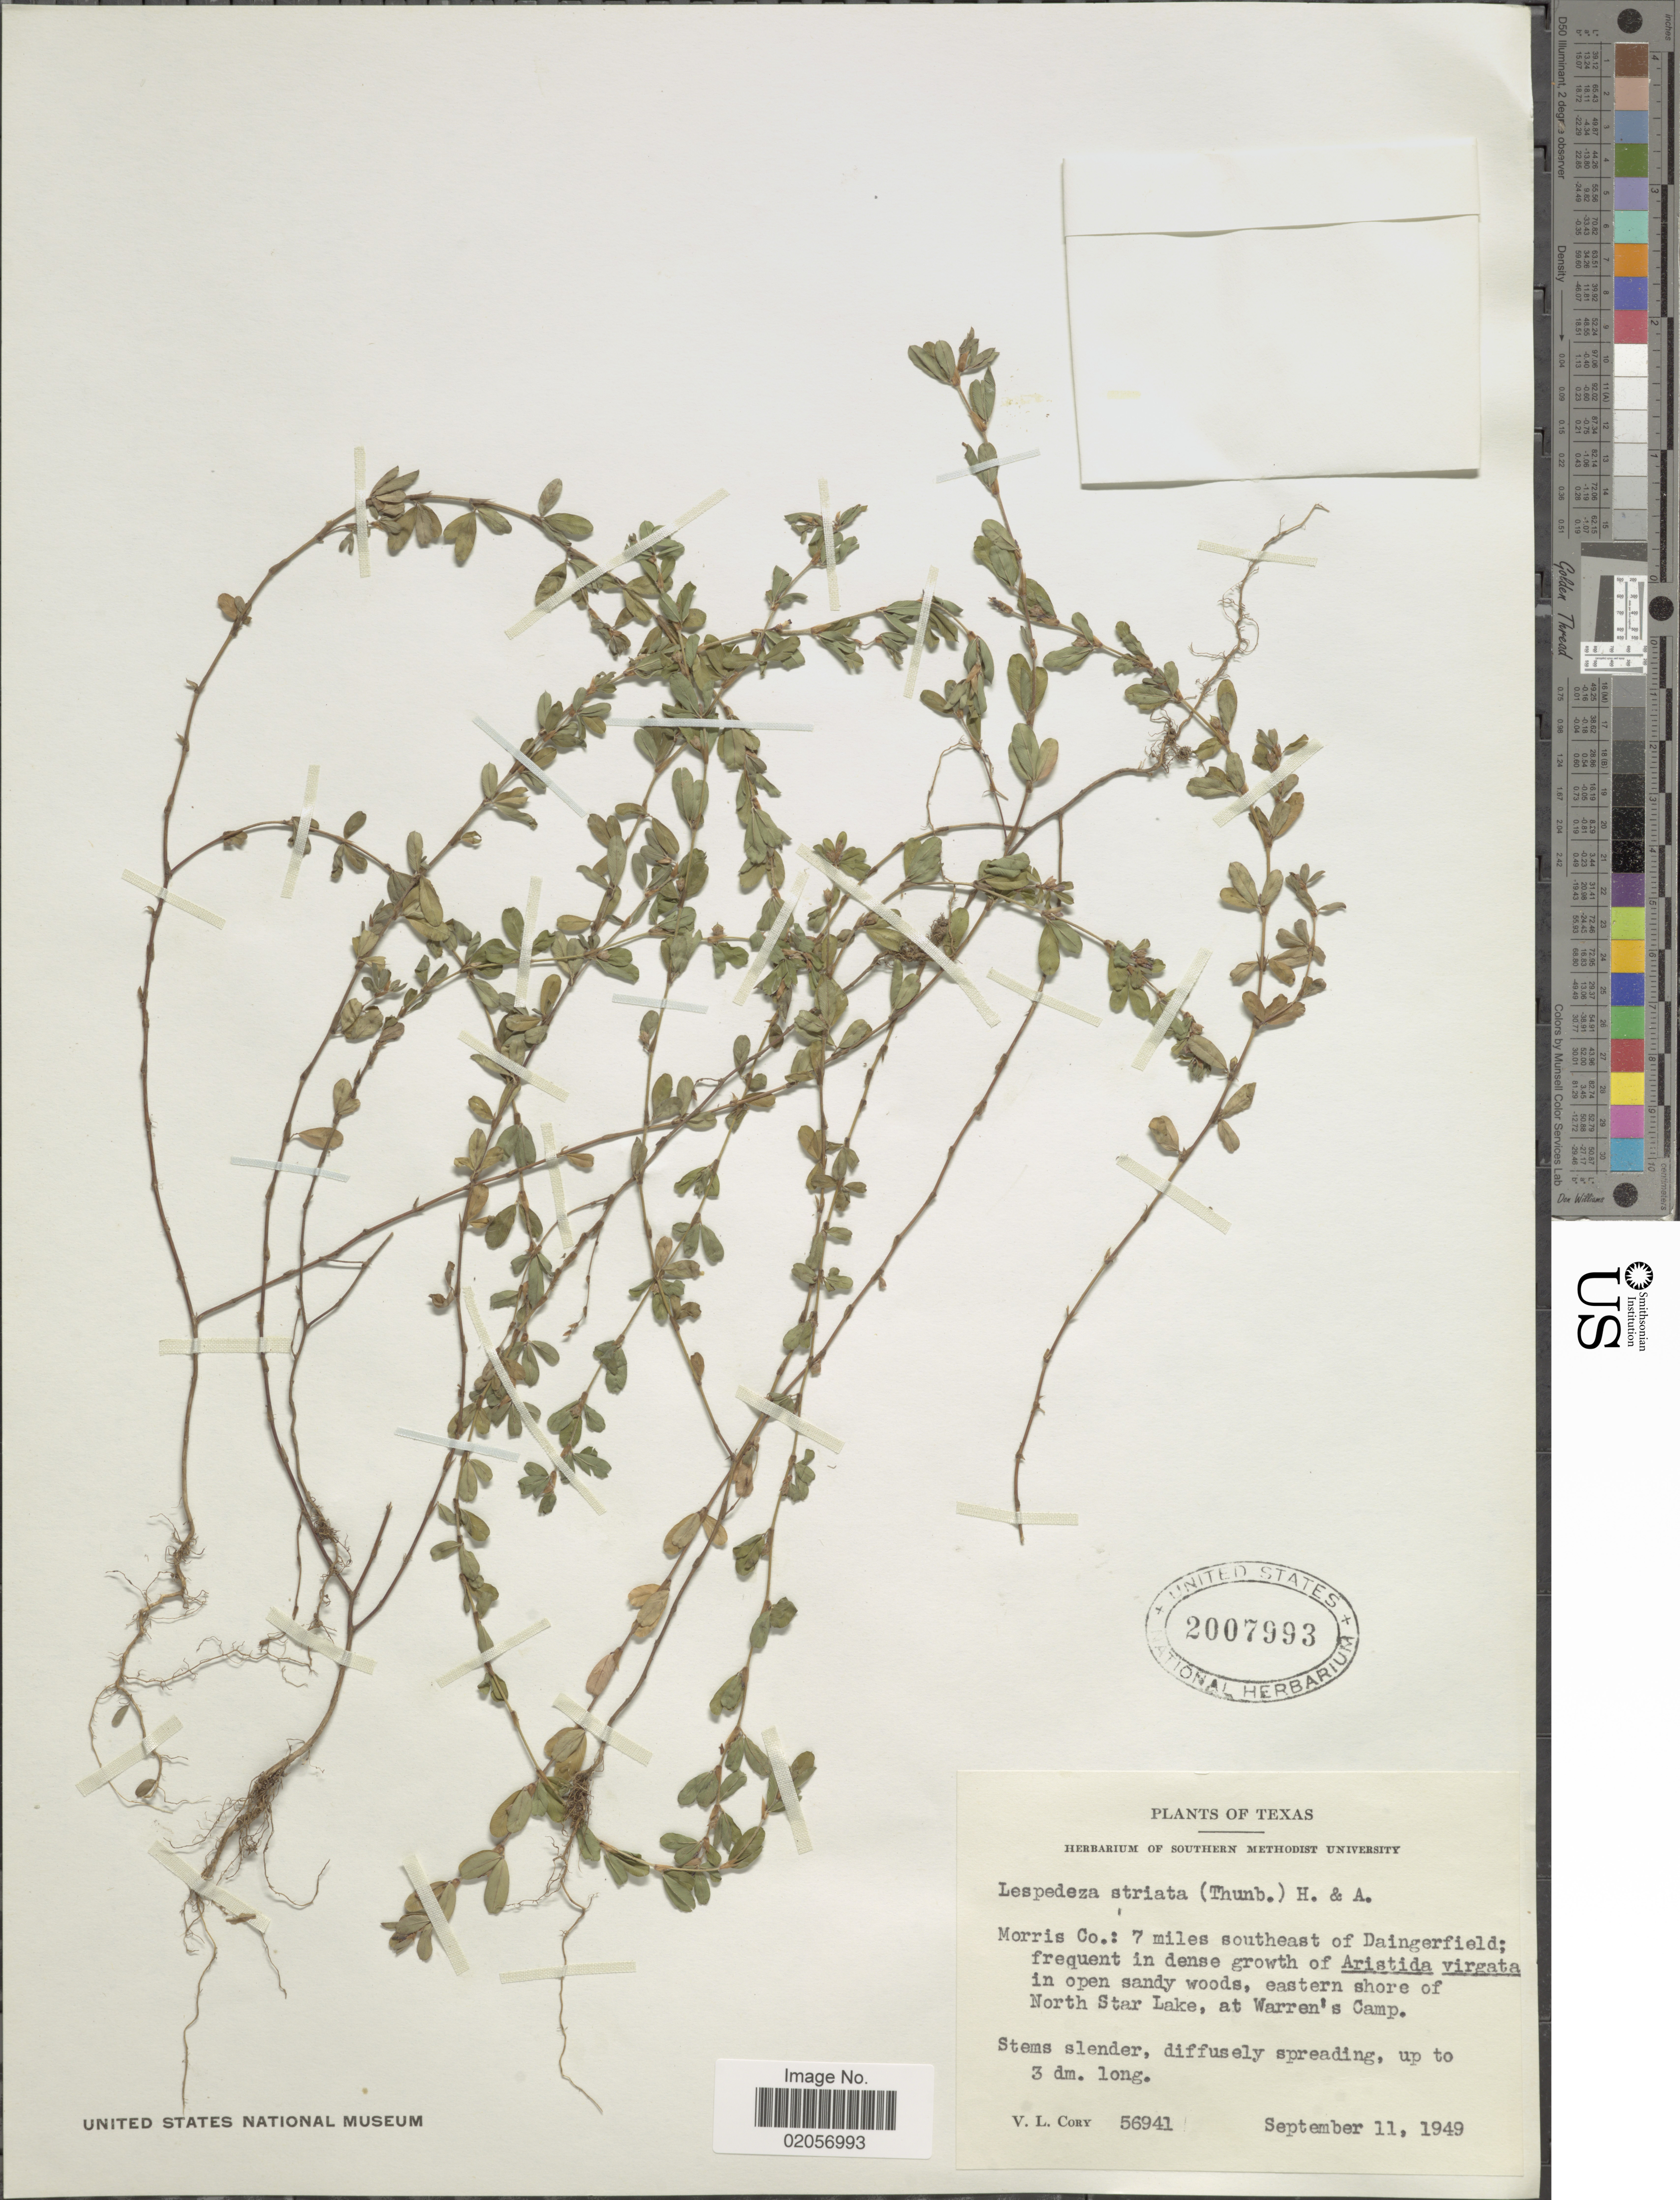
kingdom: Plantae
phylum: Tracheophyta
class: Magnoliopsida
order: Fabales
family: Fabaceae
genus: Kummerowia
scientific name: Kummerowia striata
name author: (Thunb.) Schindl.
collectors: V. Cory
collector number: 56941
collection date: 1949-09-11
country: United States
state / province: Texas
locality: Morris Co,: 7 miles southeast of Daingerfield, eastern slope of North Star Lake, at Warren's Camp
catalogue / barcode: US 2007993